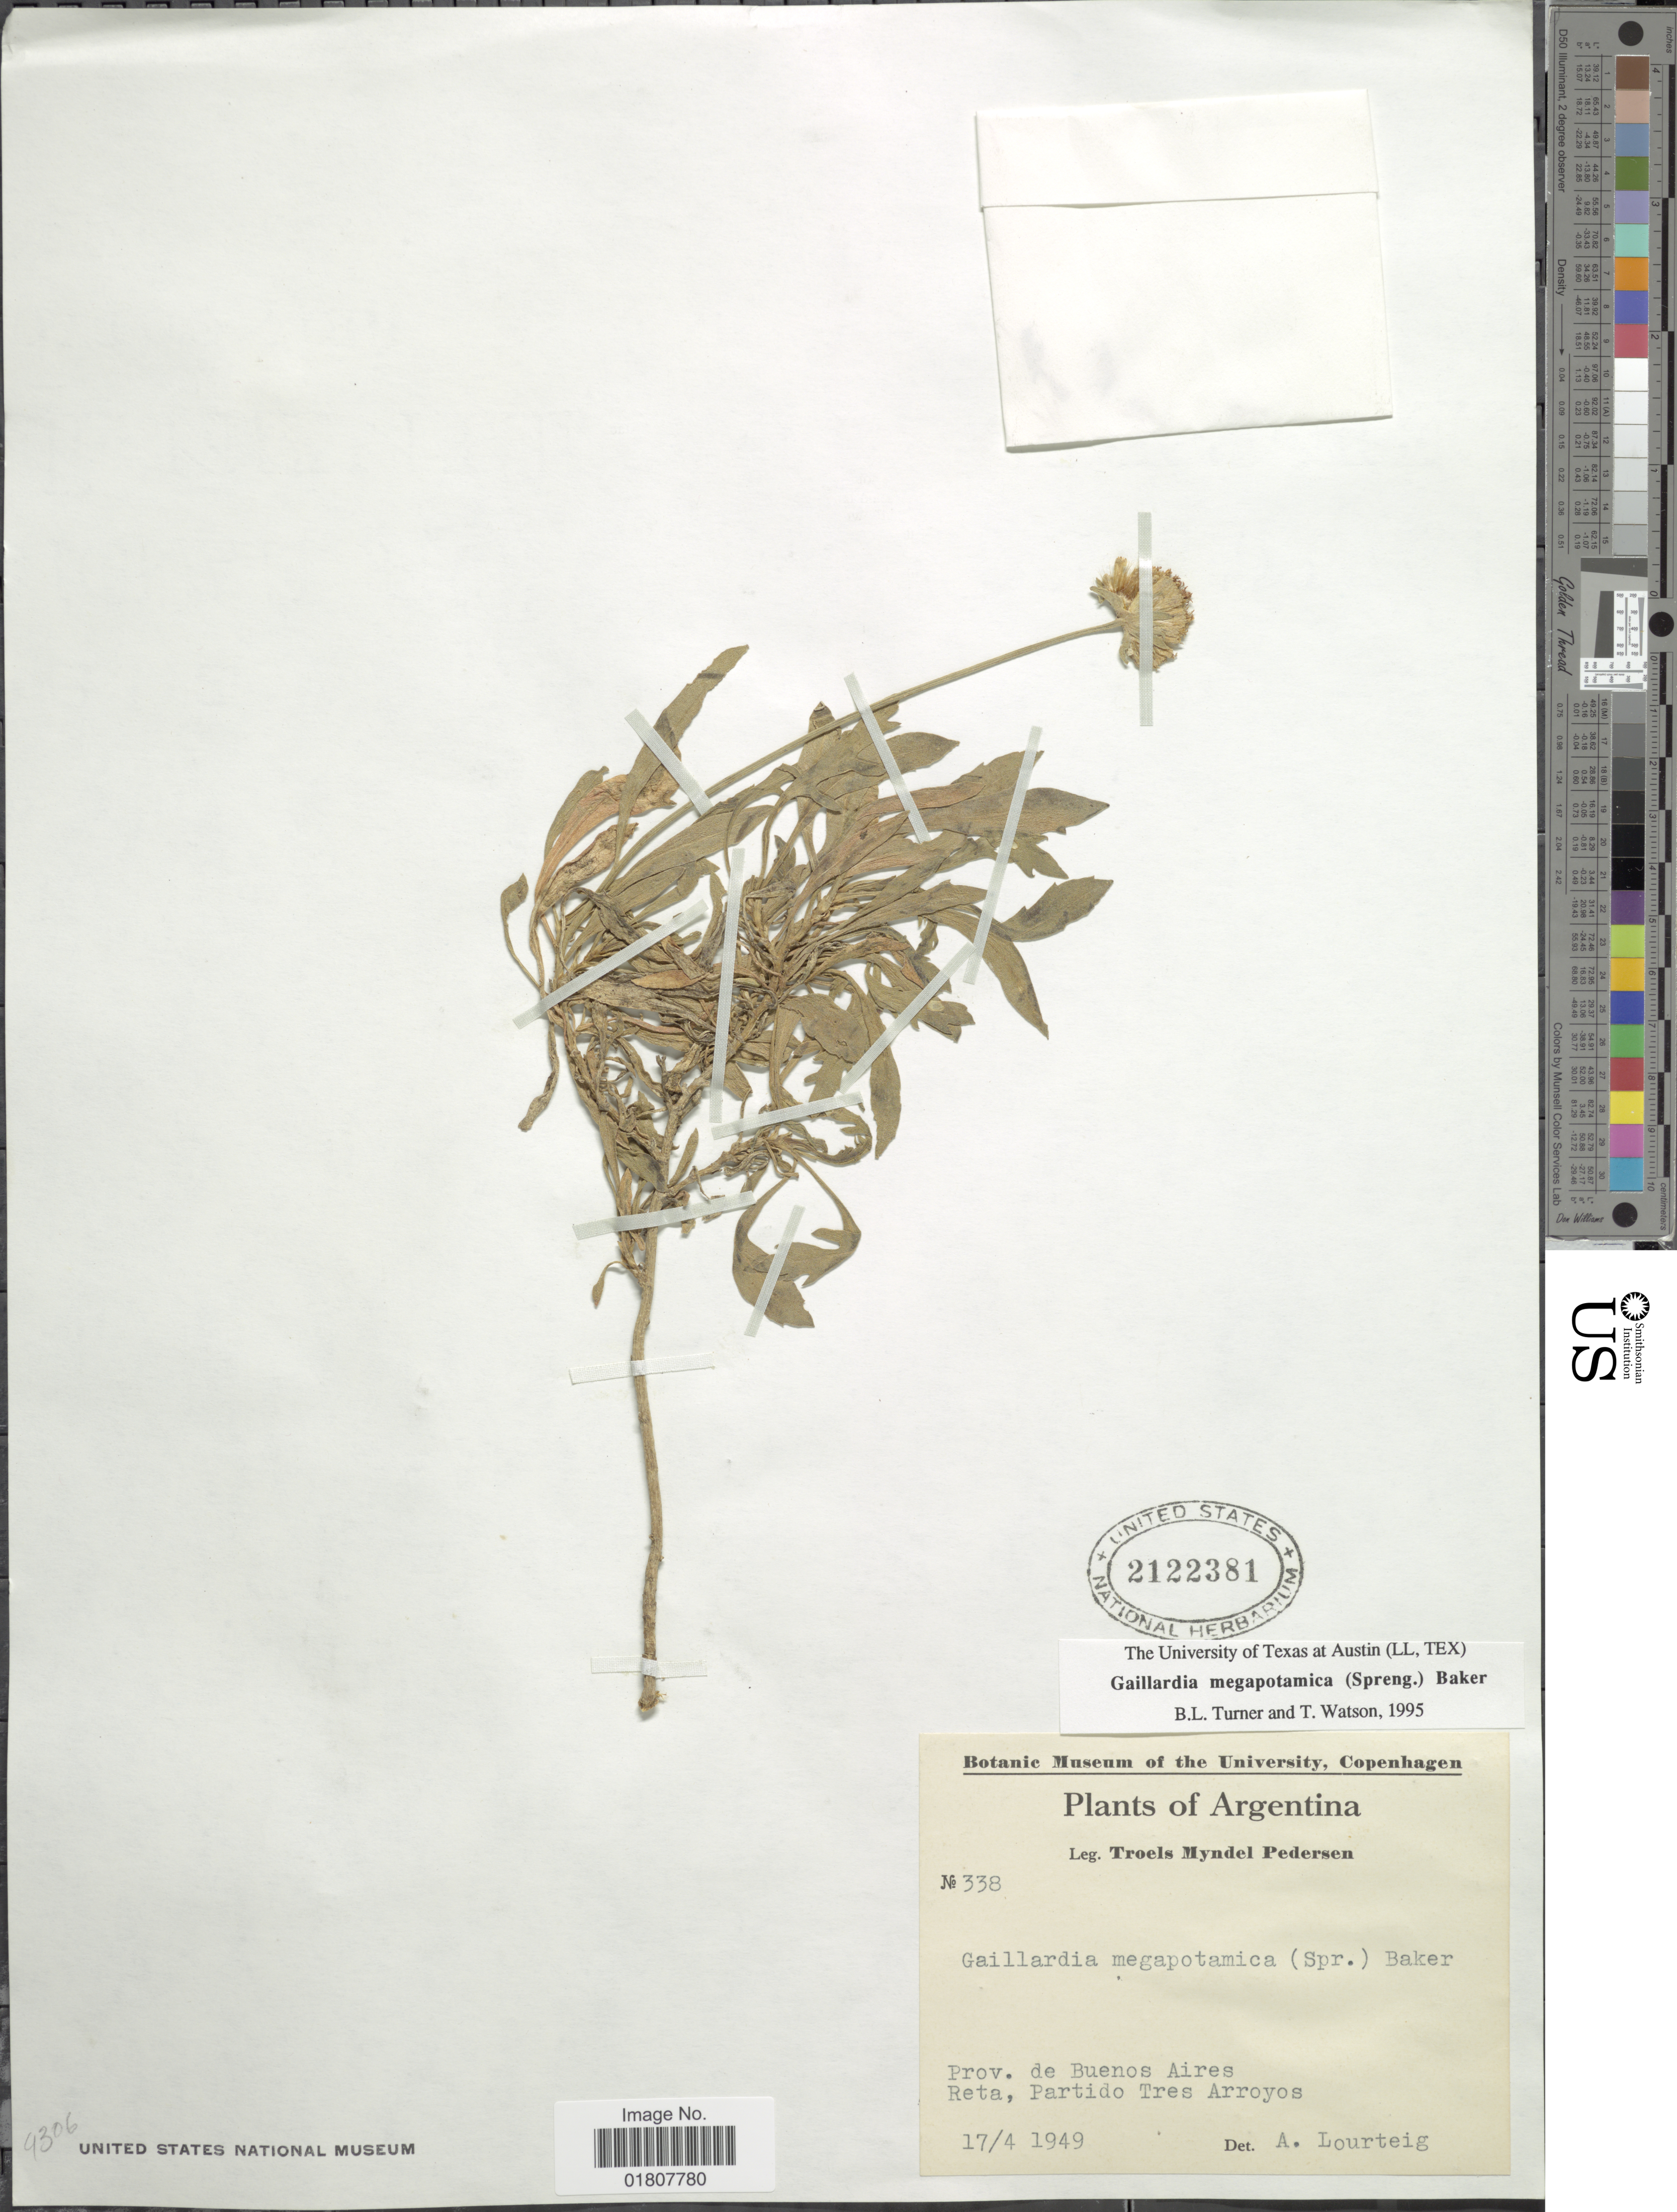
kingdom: Plantae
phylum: Tracheophyta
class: Magnoliopsida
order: Asterales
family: Asteraceae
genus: Gaillardia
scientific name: Gaillardia megapotamica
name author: (Spreng.) Baker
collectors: T. Pederson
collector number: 338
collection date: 1949-04-17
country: Argentina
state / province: Buenos Aires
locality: Reta, Partido Tres Arroyos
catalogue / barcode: US 2122381